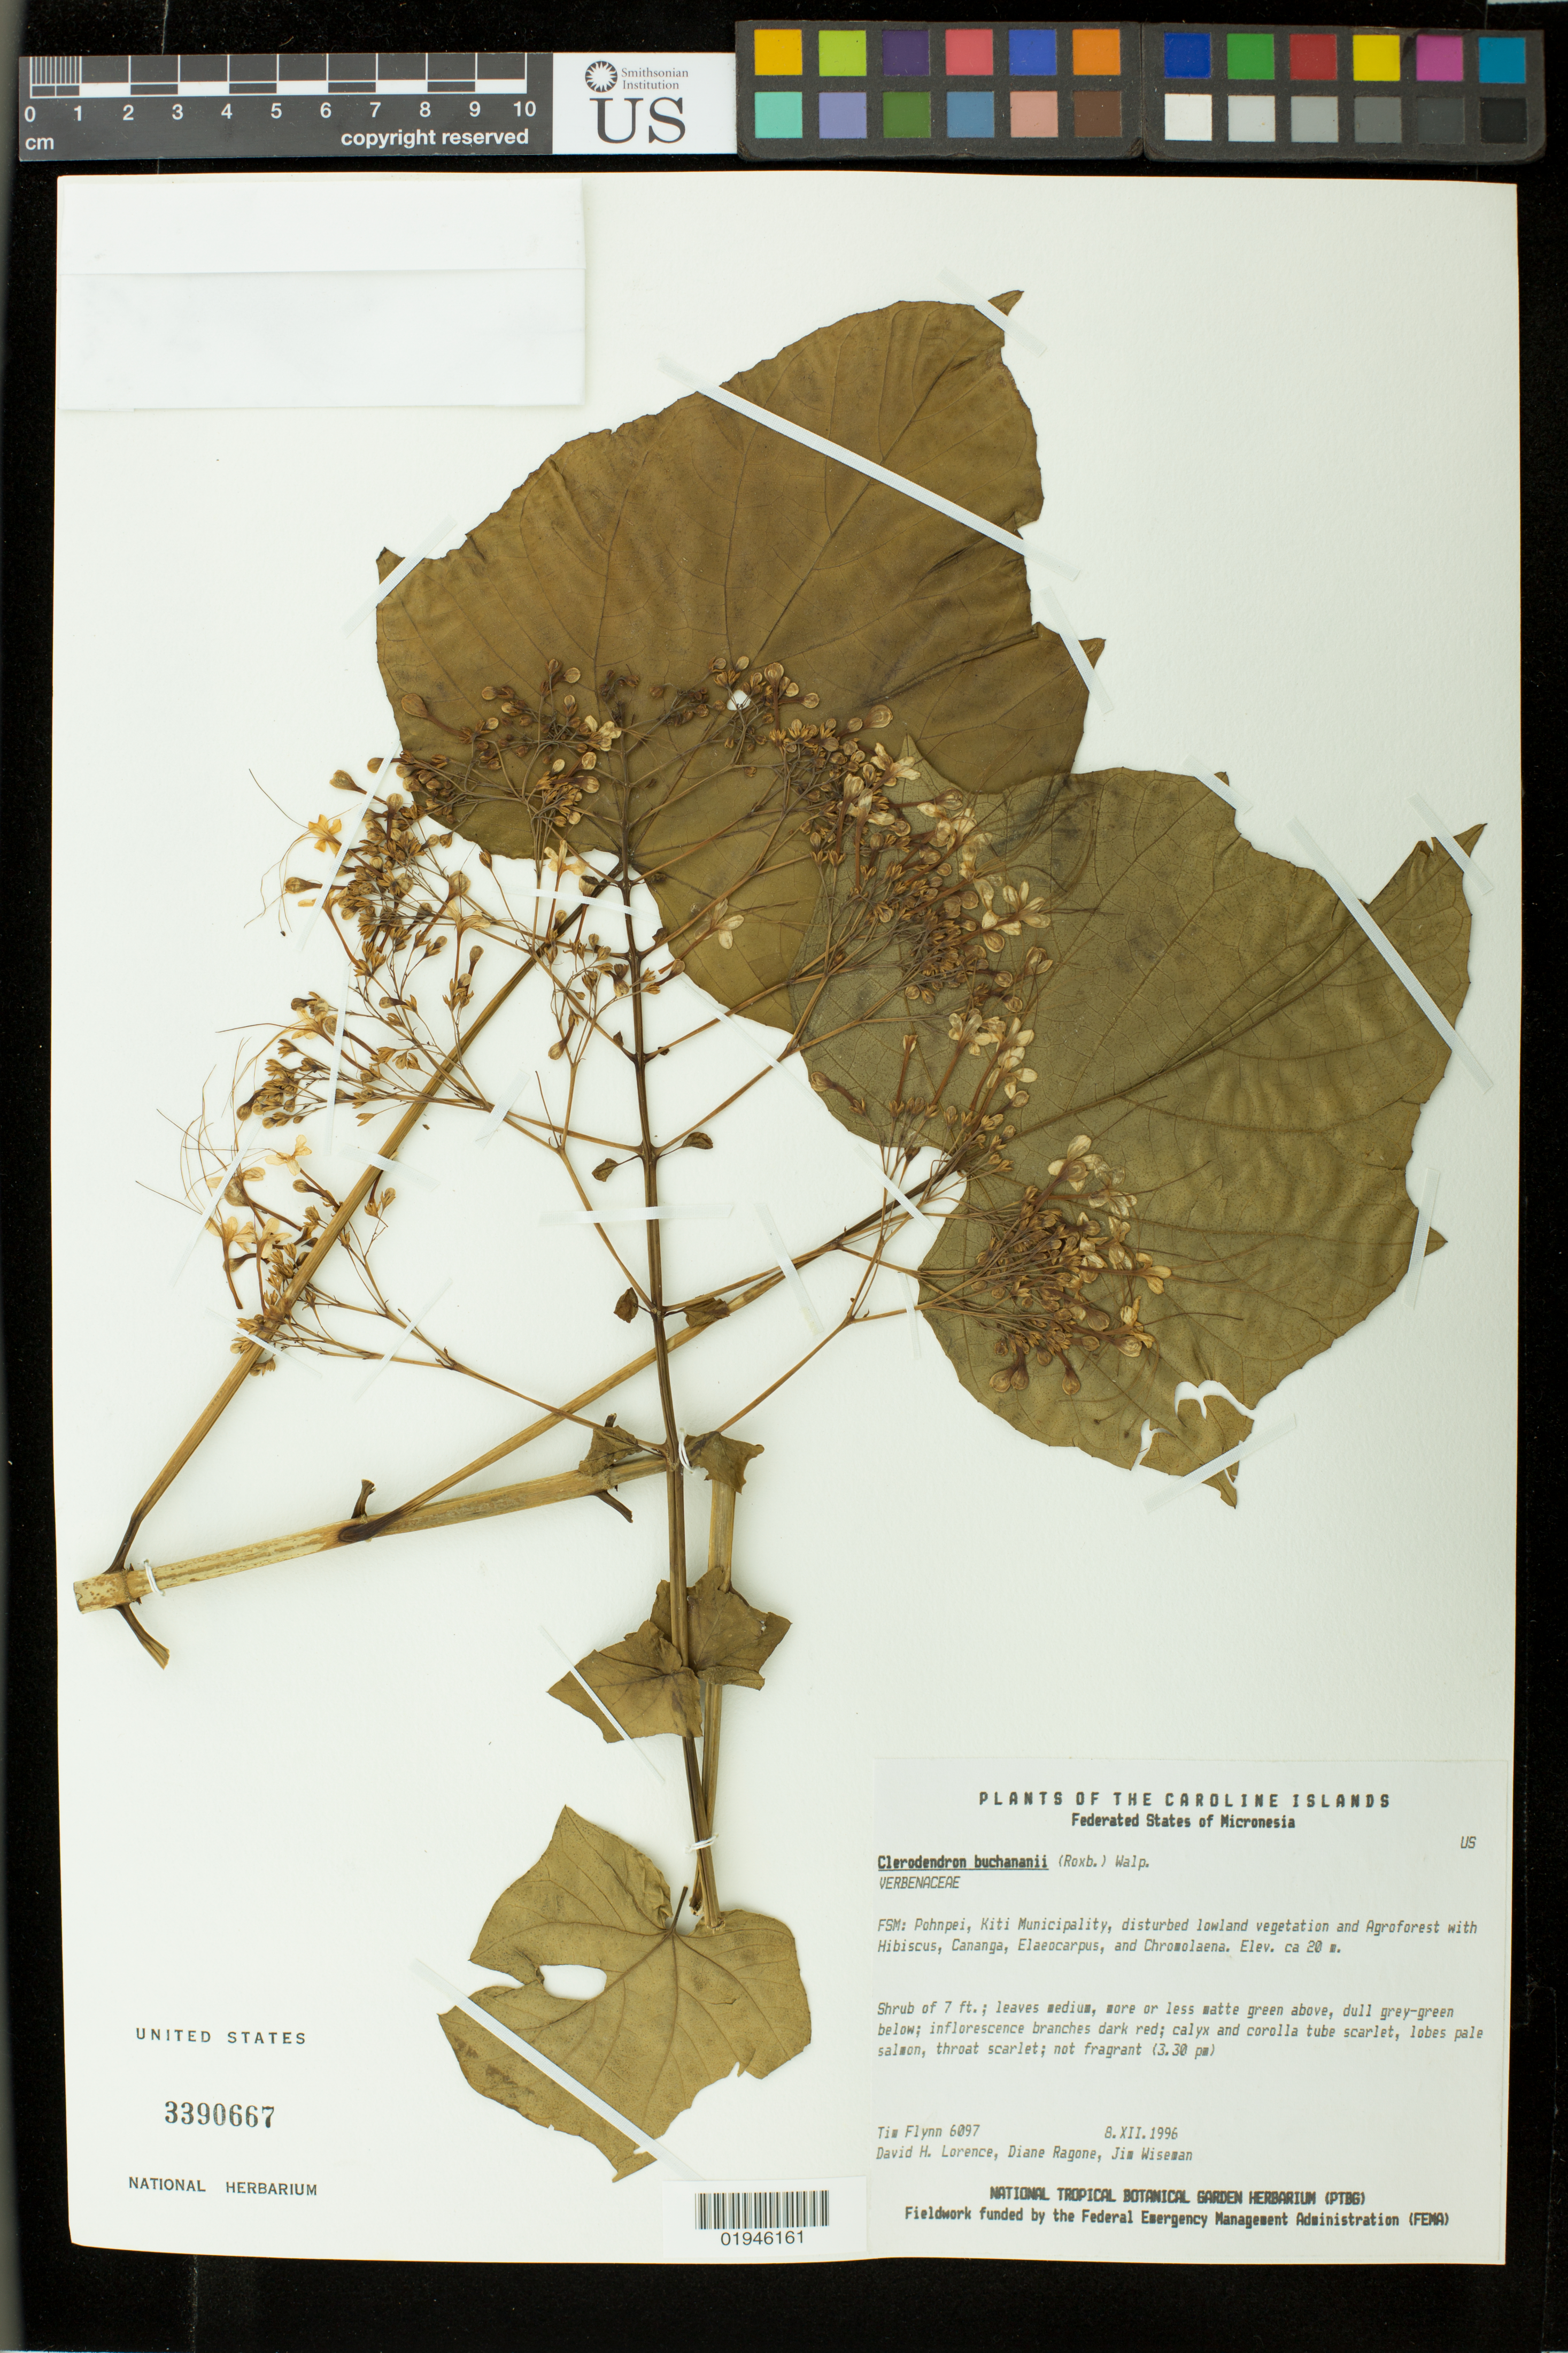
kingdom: Plantae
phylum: Tracheophyta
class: Magnoliopsida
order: Lamiales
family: Lamiaceae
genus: Clerodendrum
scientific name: Clerodendrum speciosissimum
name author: Drapiez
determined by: Wagner, W. L., (BOT), Smithsonian Institution - National Museum of Natural History (UNITED STATES)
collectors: D. Lorence, T. Flynn, D. Ragone & J. Wiseman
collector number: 6097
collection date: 1996-12-08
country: Micronesia, Federated States of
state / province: Pohnpei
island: Pohnpei [Ponape]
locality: F.S.M. Pohnpei. Kiti Municipality.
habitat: Disturbed lowland vegetation and agroforest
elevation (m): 20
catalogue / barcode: US 3390667